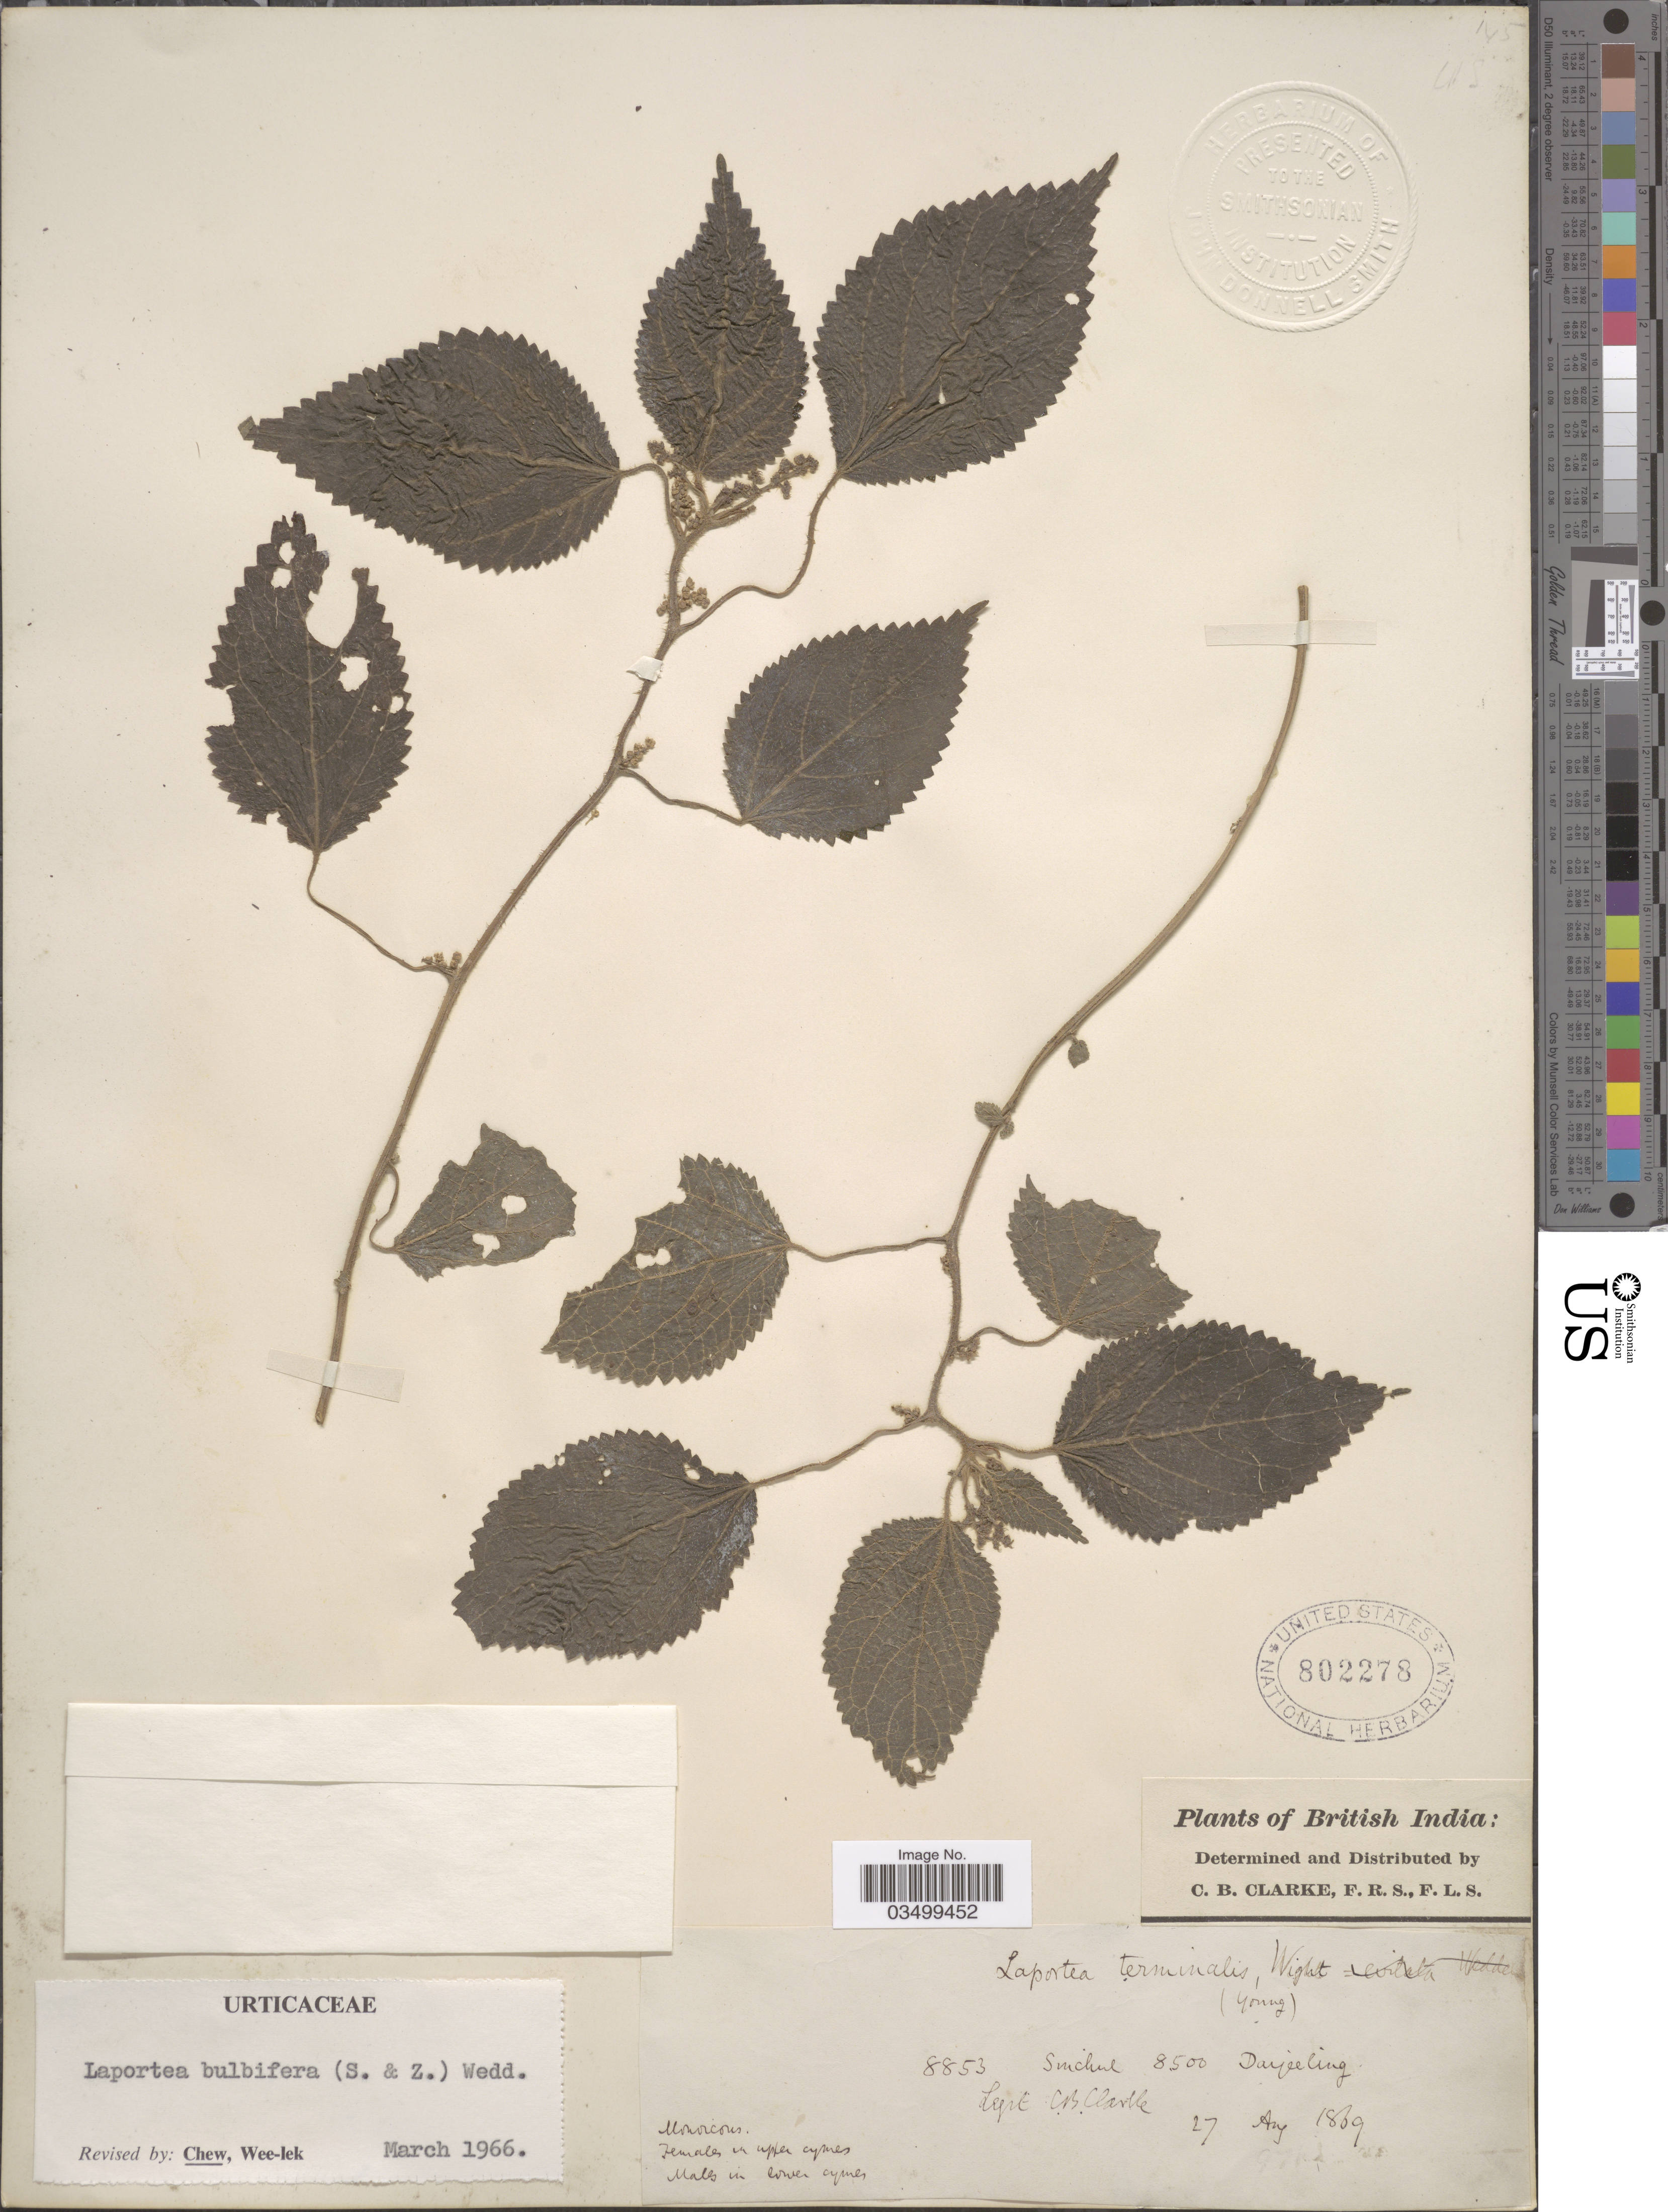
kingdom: Plantae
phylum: Tracheophyta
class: Magnoliopsida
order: Rosales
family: Urticaceae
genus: Laportea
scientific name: Laportea bulbifera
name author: (Siebold & Zucc.) Wedd.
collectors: C. B. Clarke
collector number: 8853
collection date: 1869-08-27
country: India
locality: British India. Snichul*. Darjeeling.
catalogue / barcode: US 802278